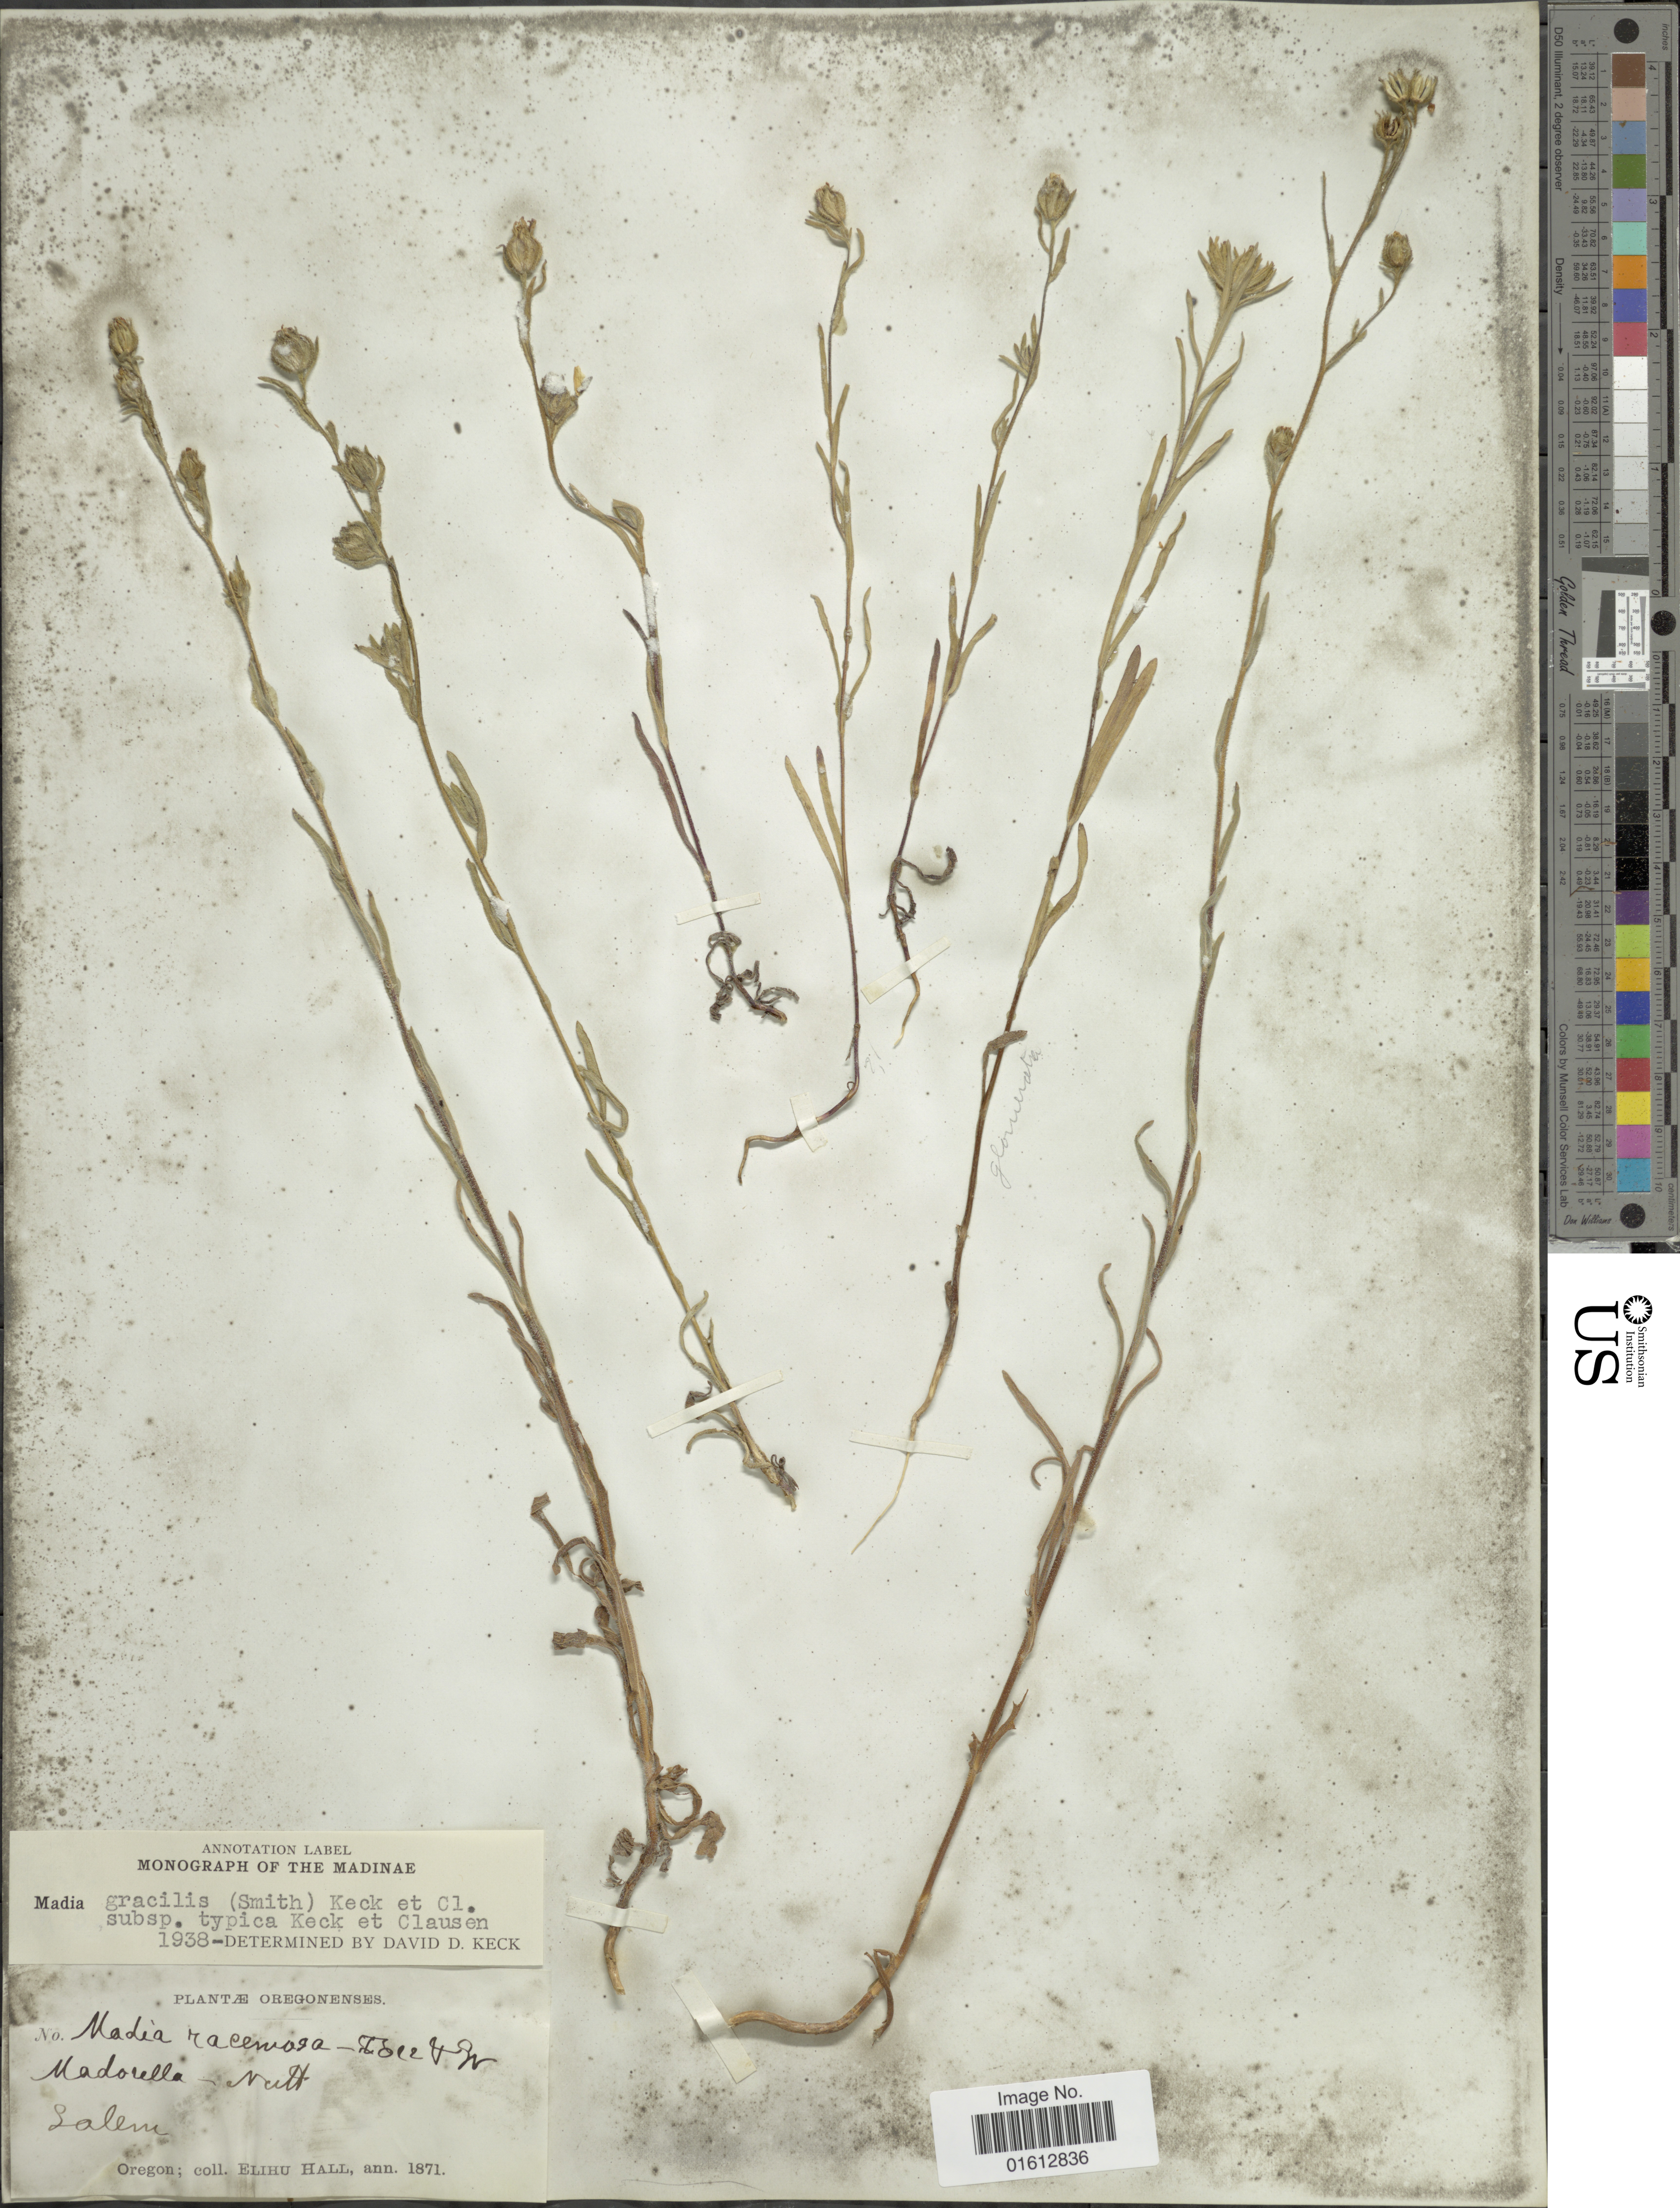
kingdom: Plantae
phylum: Tracheophyta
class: Magnoliopsida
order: Asterales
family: Asteraceae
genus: Madia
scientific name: Madia gracilis subsp. gracilis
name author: (Sm.) D.D. Keck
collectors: E. Hall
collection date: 1871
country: United States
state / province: Oregon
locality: Oregonenses, Salem.